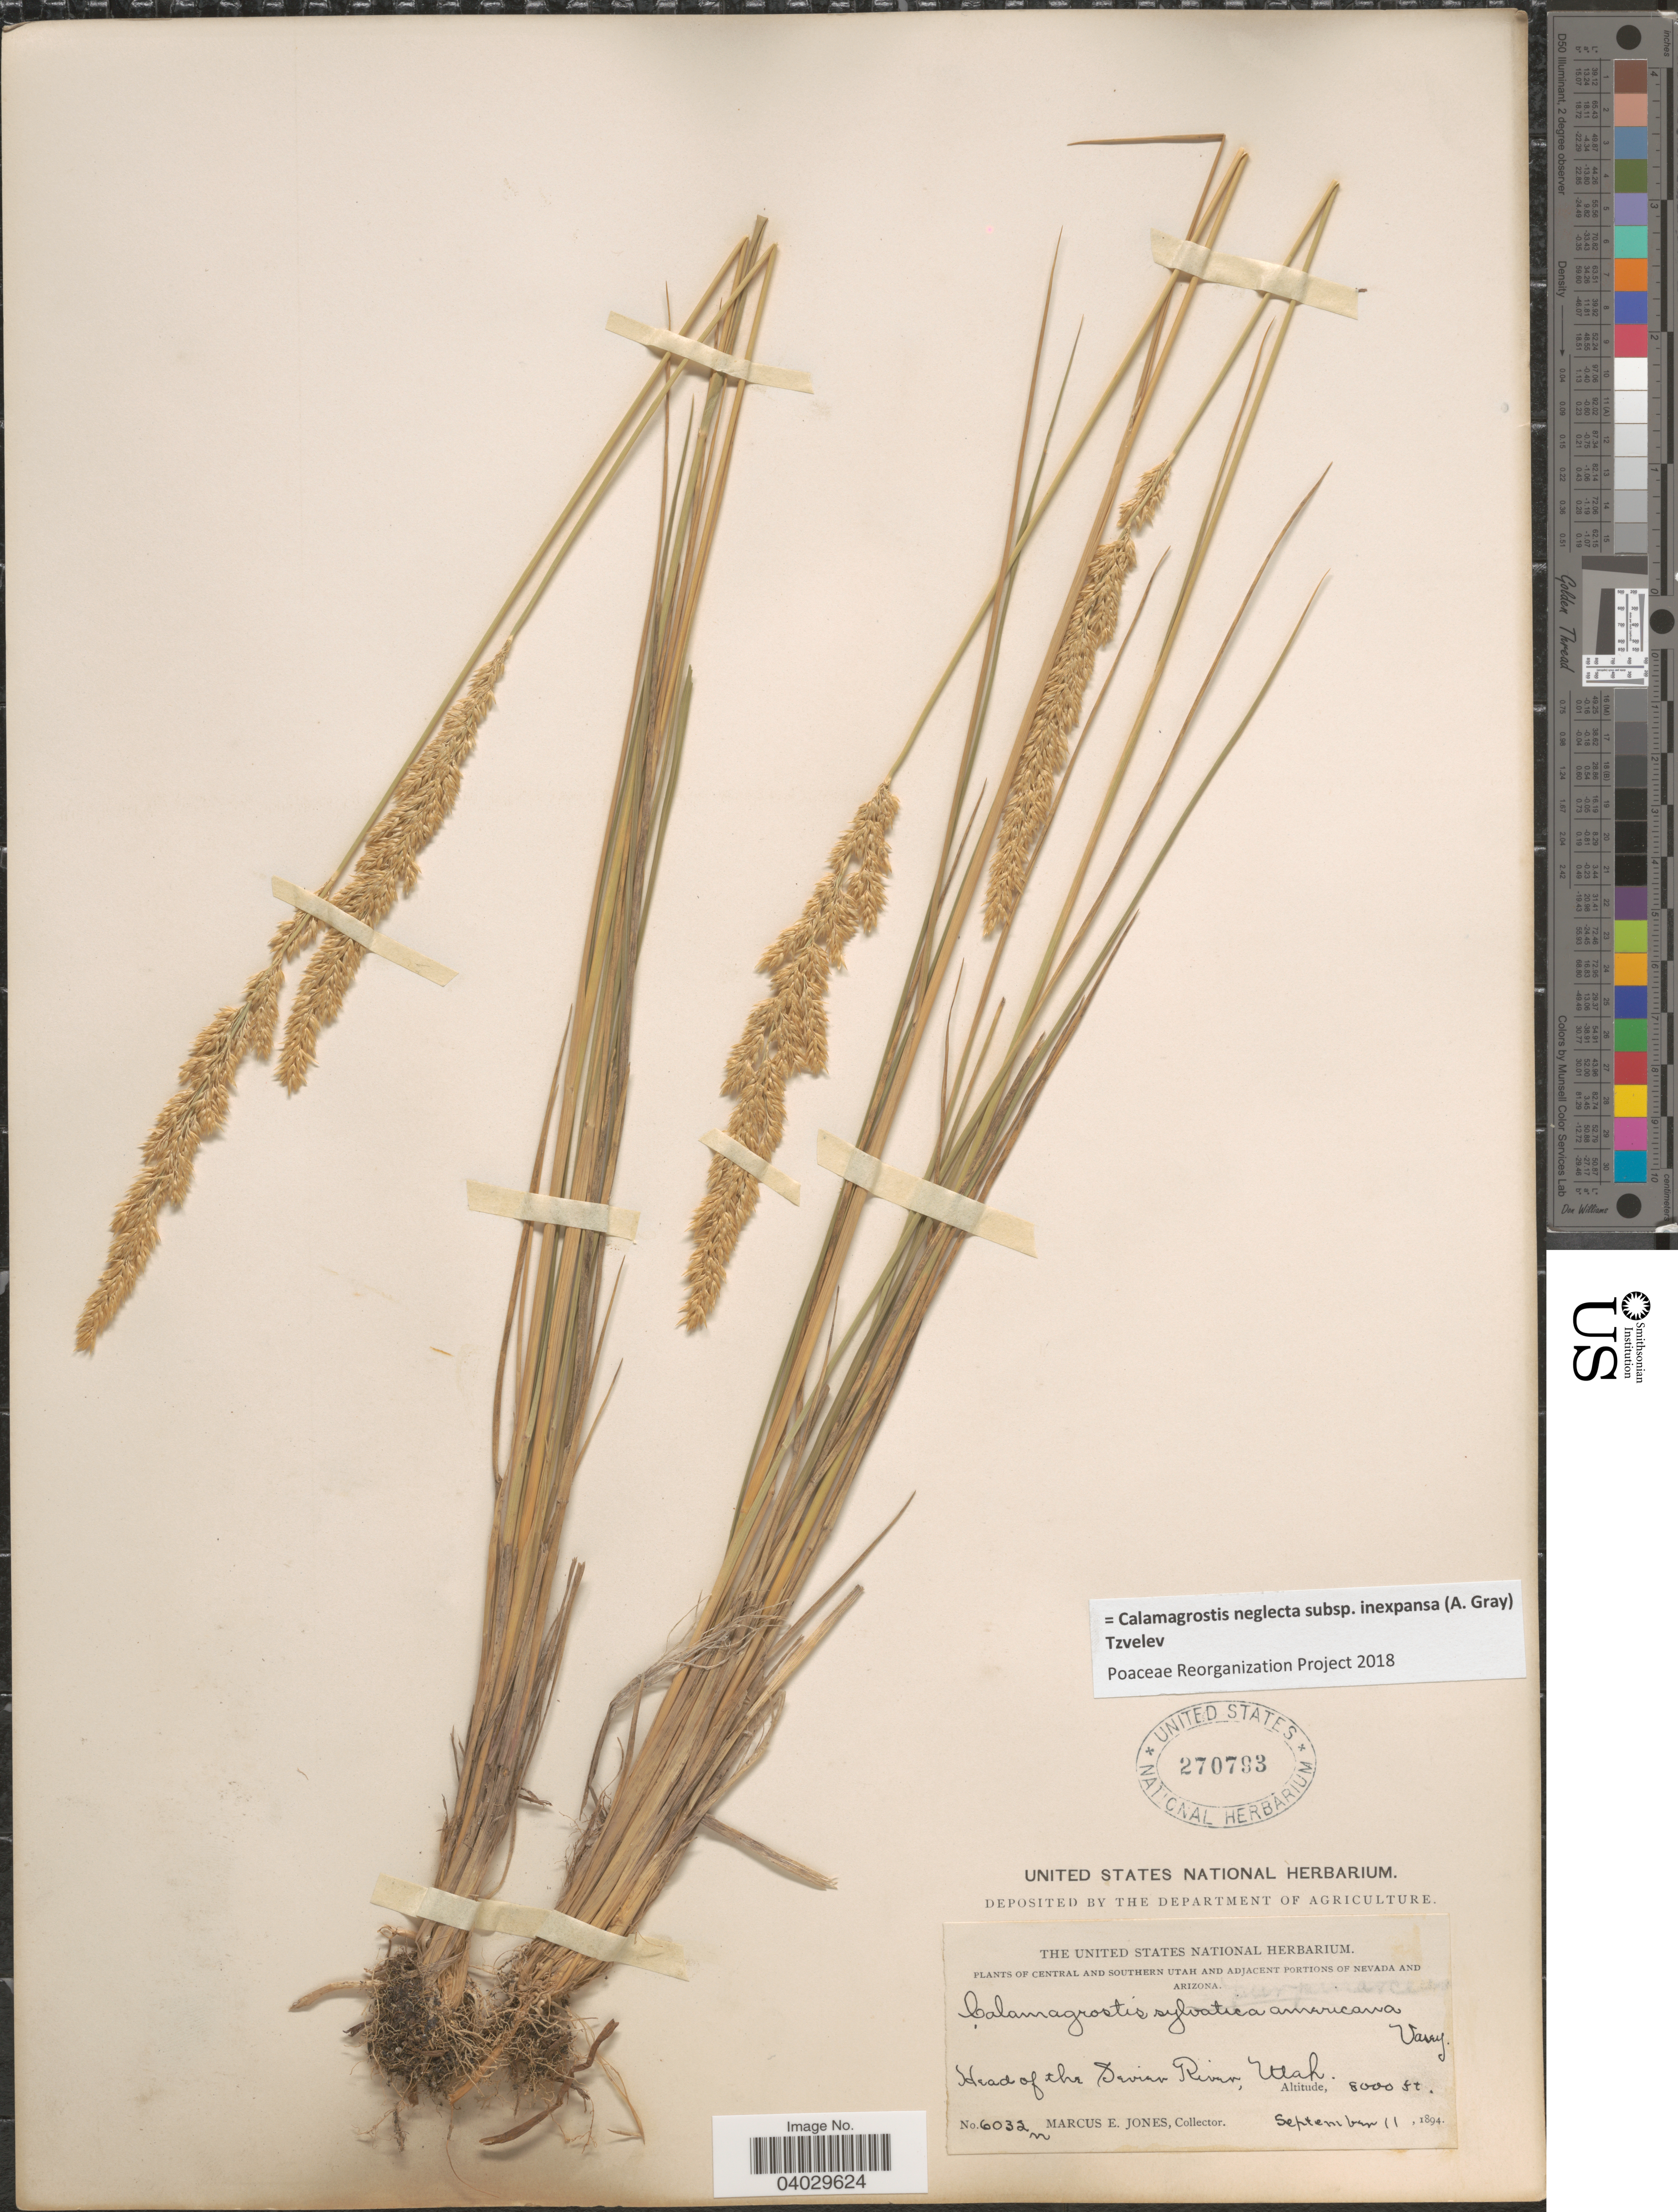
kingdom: Plantae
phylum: Tracheophyta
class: Liliopsida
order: Poales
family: Poaceae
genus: Calamagrostis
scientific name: Calamagrostis neglecta subsp. inexpansa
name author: (A. Gray) Tzvelev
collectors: M. E. Jones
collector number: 6032n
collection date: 1894-09-11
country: United States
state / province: Utah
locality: Central and Southern Utah. Head of the Sevier River.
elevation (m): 2438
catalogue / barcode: US 270793